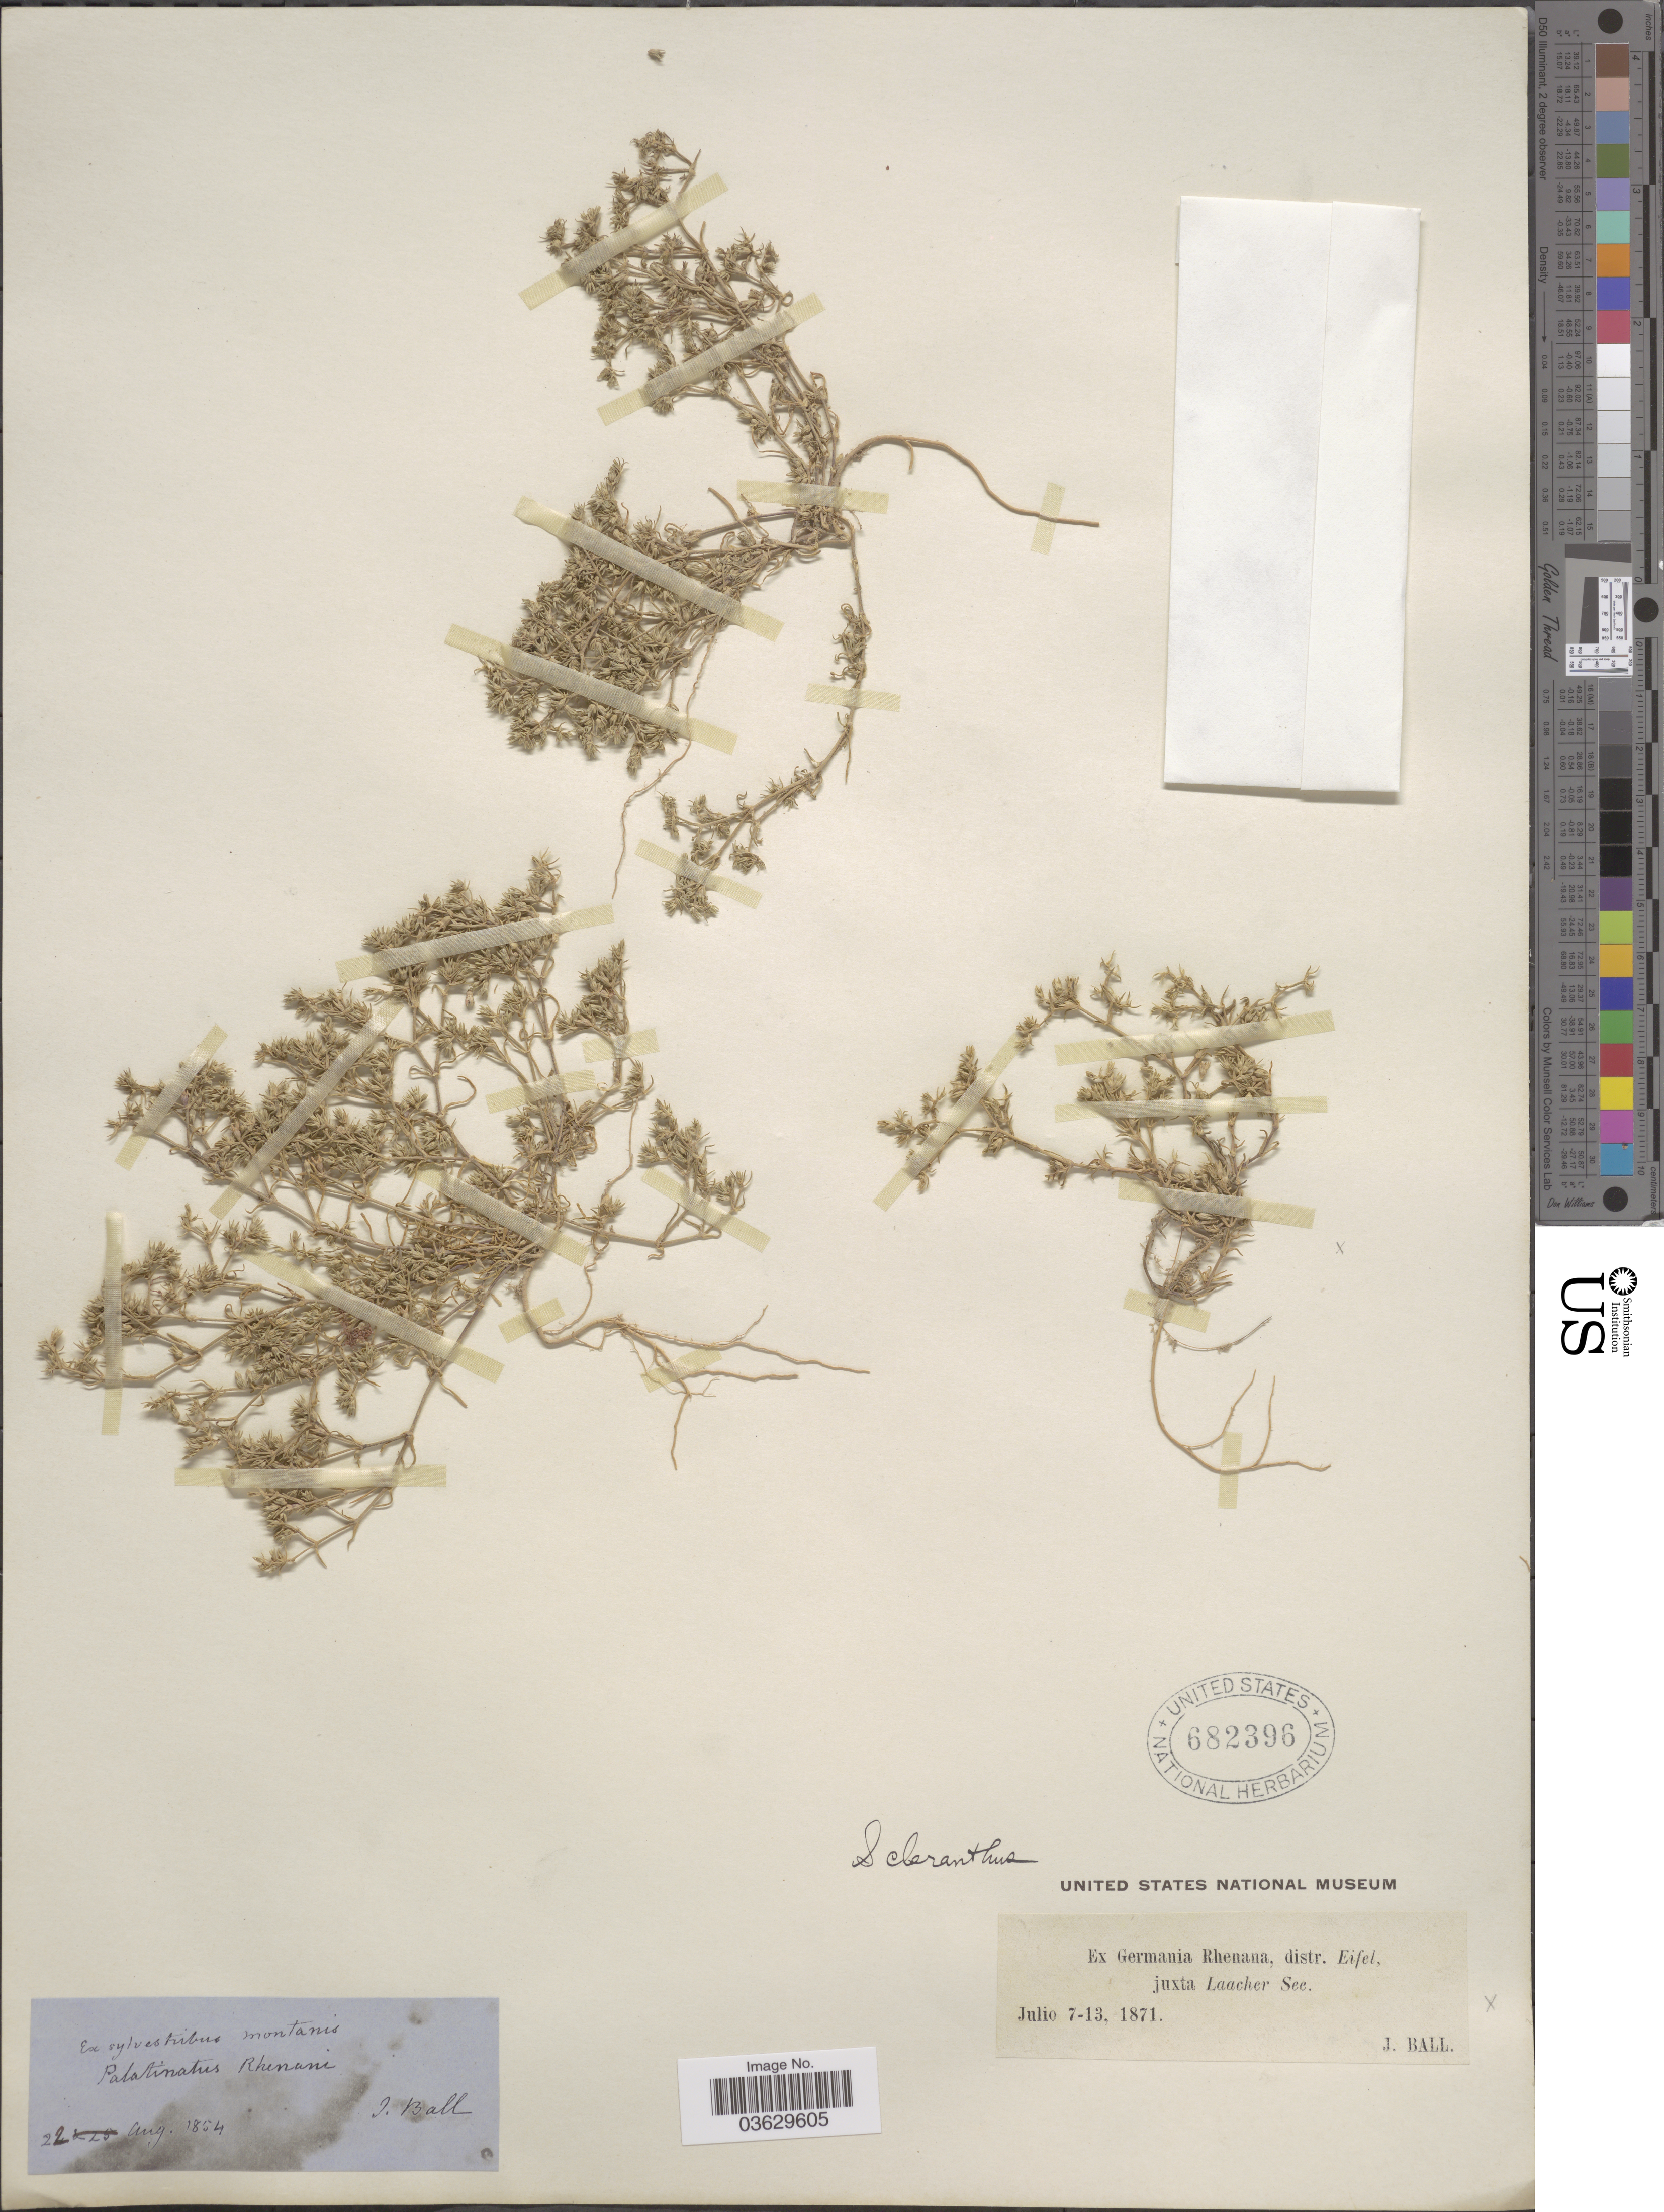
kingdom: Plantae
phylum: Tracheophyta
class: Magnoliopsida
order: Caryophyllales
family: Caryophyllaceae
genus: Scleranthus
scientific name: Scleranthus sp.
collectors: J. Ball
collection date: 1871-07-07/1871-07-13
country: Germany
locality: Ex Germania Rhenana, distr. Eifel, juxta Laacher See.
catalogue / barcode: US 682396